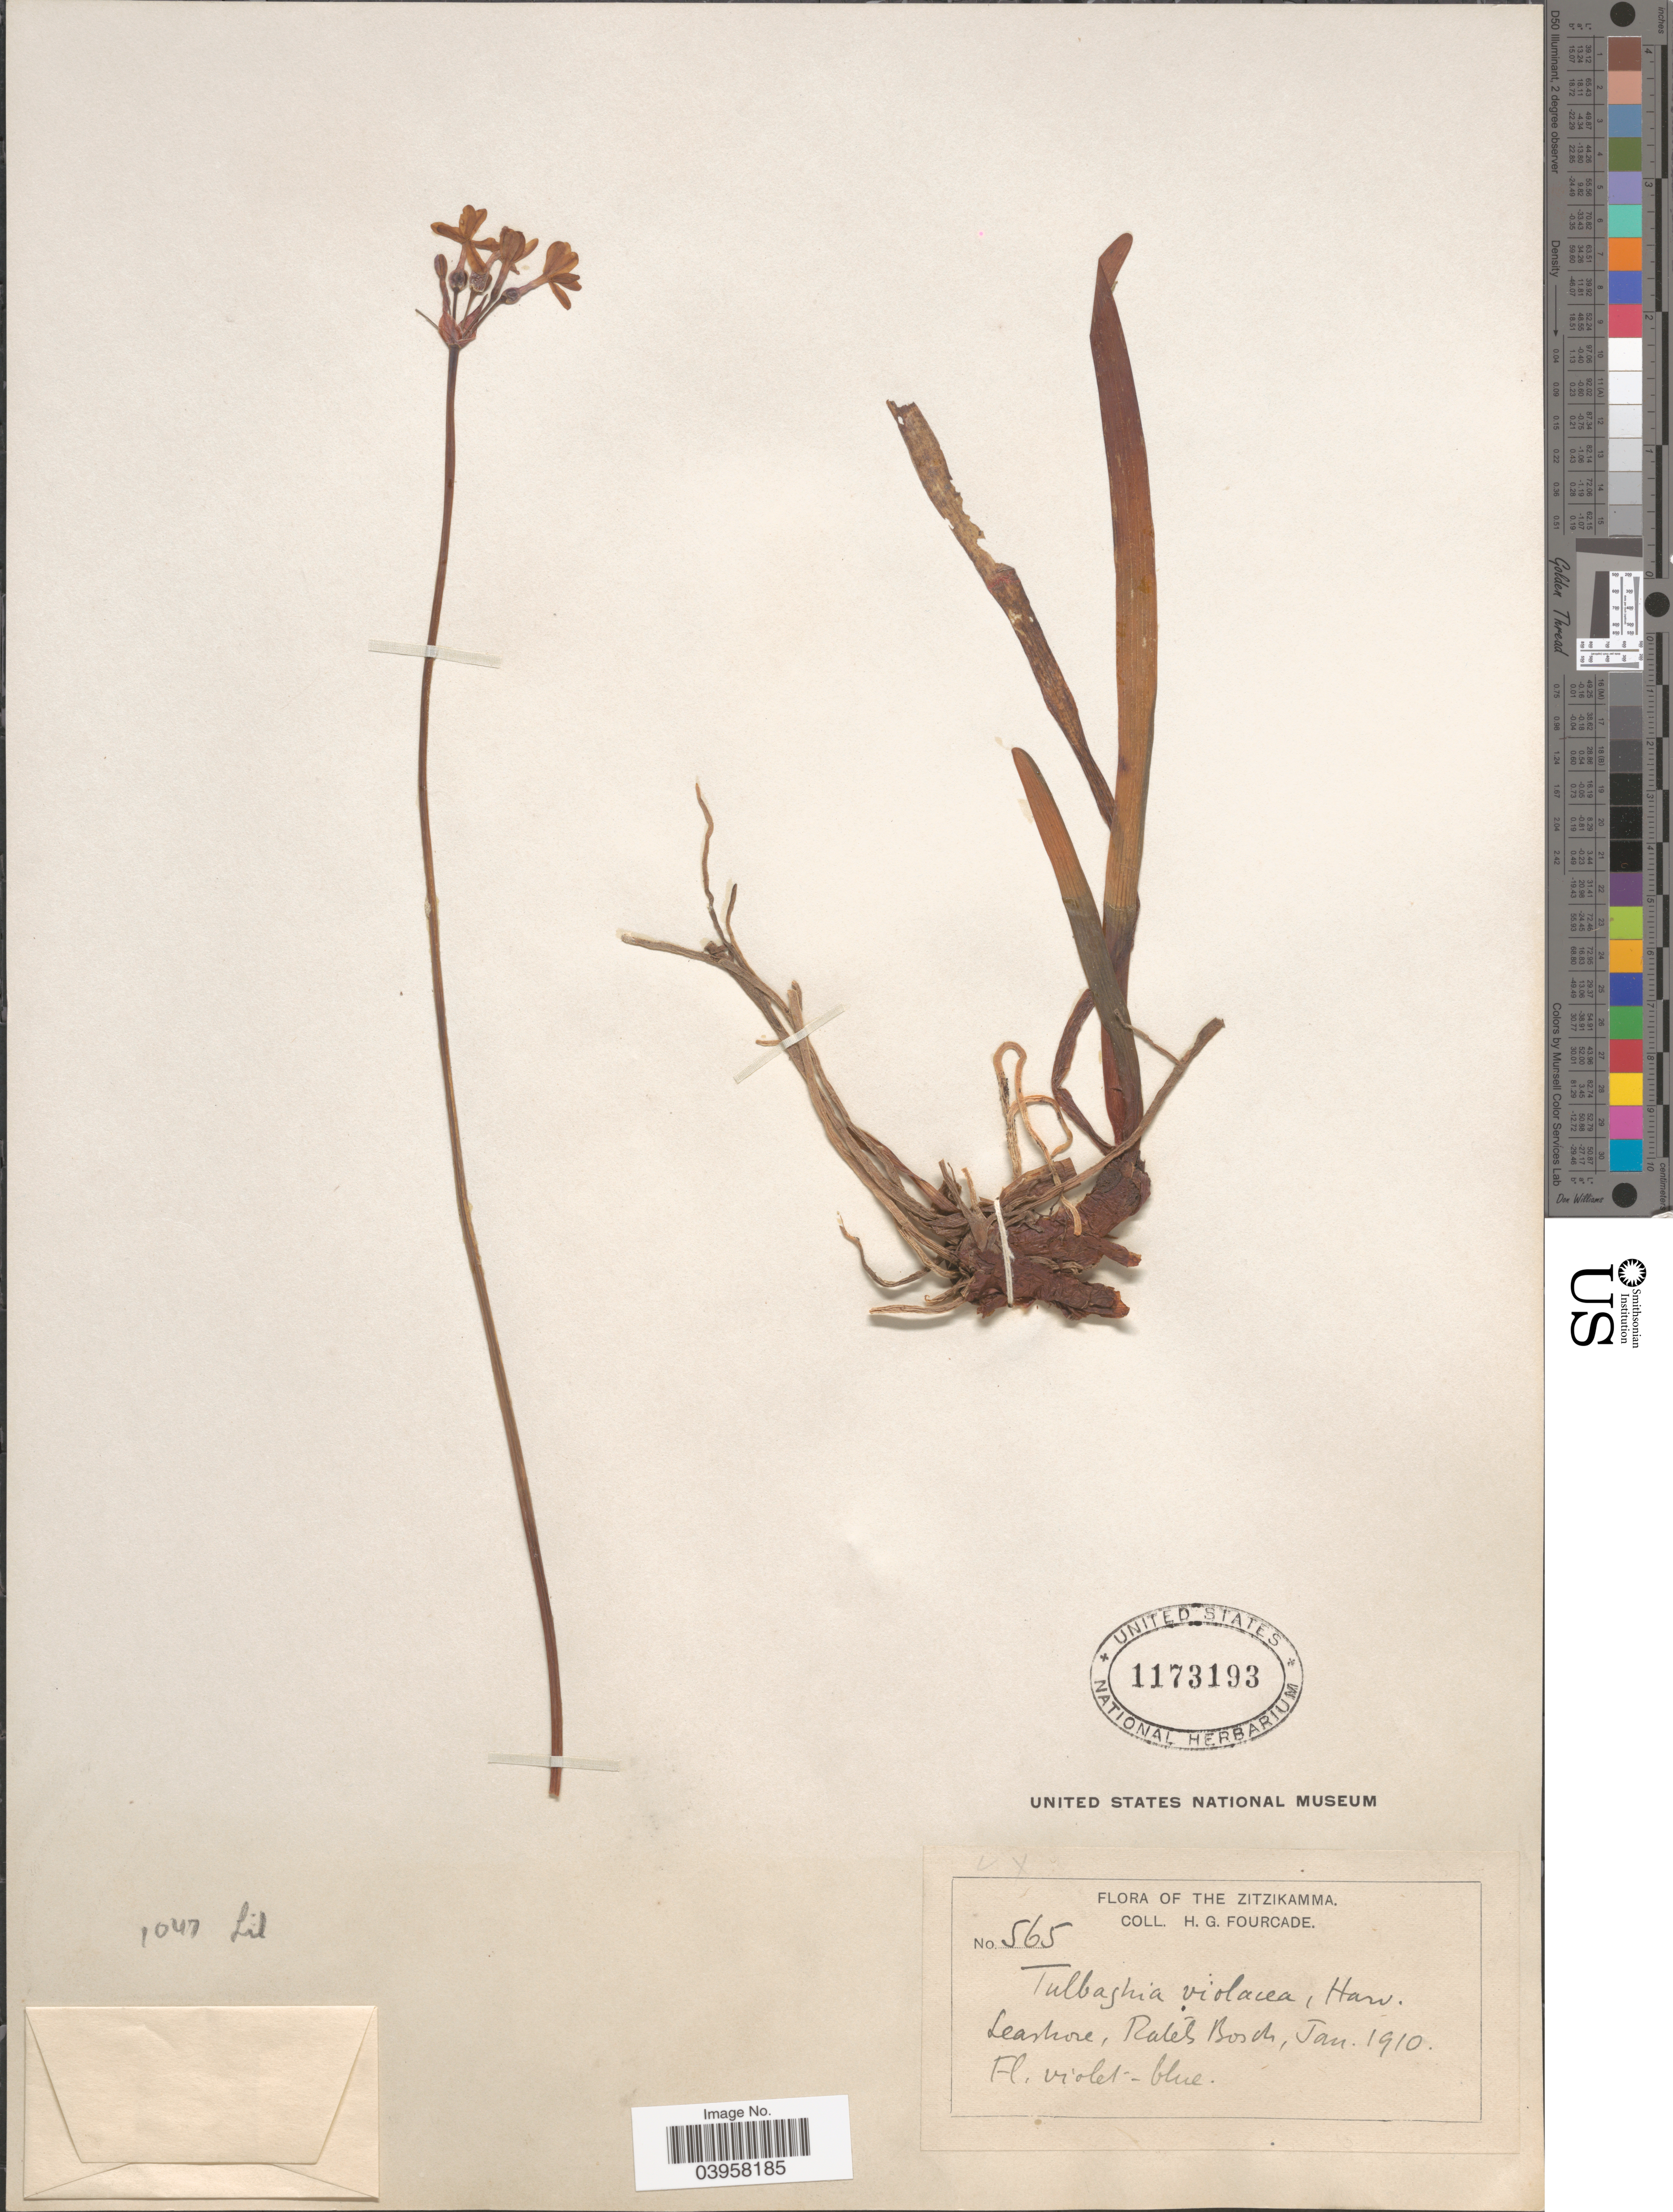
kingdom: Plantae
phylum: Tracheophyta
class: Liliopsida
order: Asparagales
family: Amaryllidaceae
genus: Tulbaghia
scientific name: Tulbaghia violacea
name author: Harv.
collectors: H. G. Fourcade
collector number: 565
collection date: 1910-01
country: South Africa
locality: The Zitzikamma. Seashore, Ratels Bosch.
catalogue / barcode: US 1173193